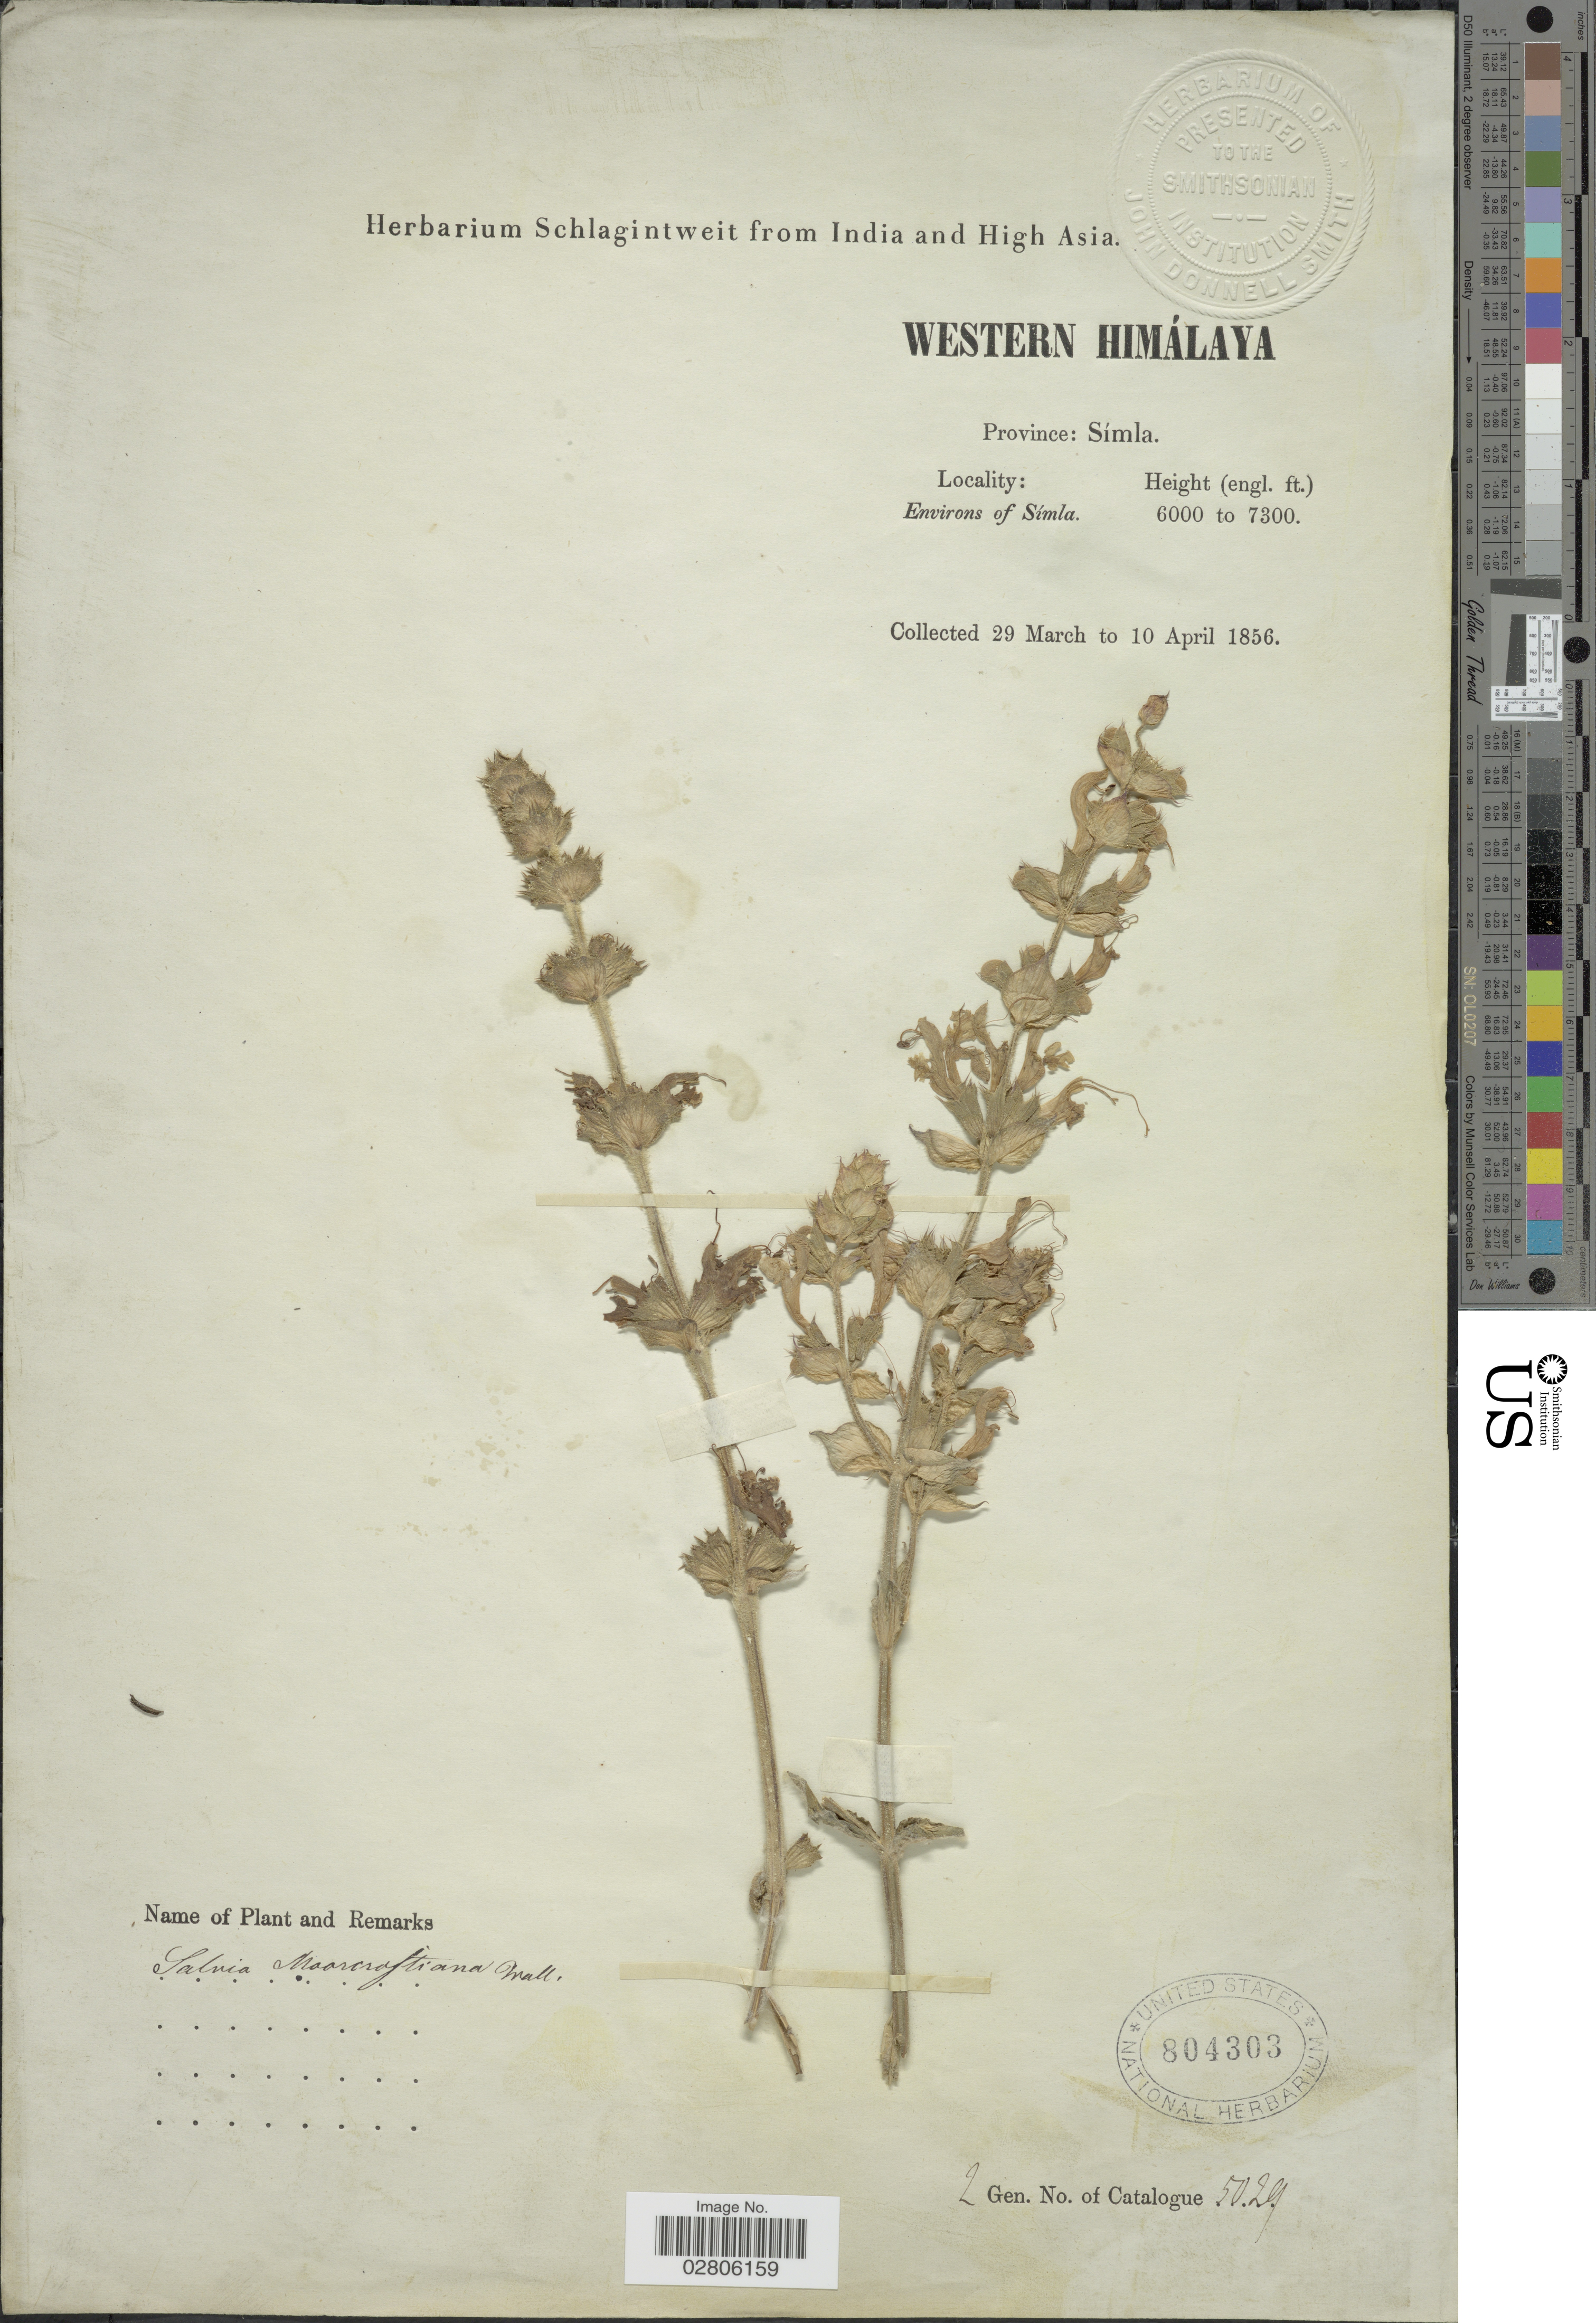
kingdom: Plantae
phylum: Tracheophyta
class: Magnoliopsida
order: Lamiales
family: Lamiaceae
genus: Salvia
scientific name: Salvia moorcroftiana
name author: Wall. ex Benth.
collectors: ex herb. Schlagintweit from India and High Asia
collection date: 1856-03-29/1856-04-10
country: India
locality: Western Himálaya, Province Símla, Environs of Símla.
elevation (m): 1829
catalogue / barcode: US 804303